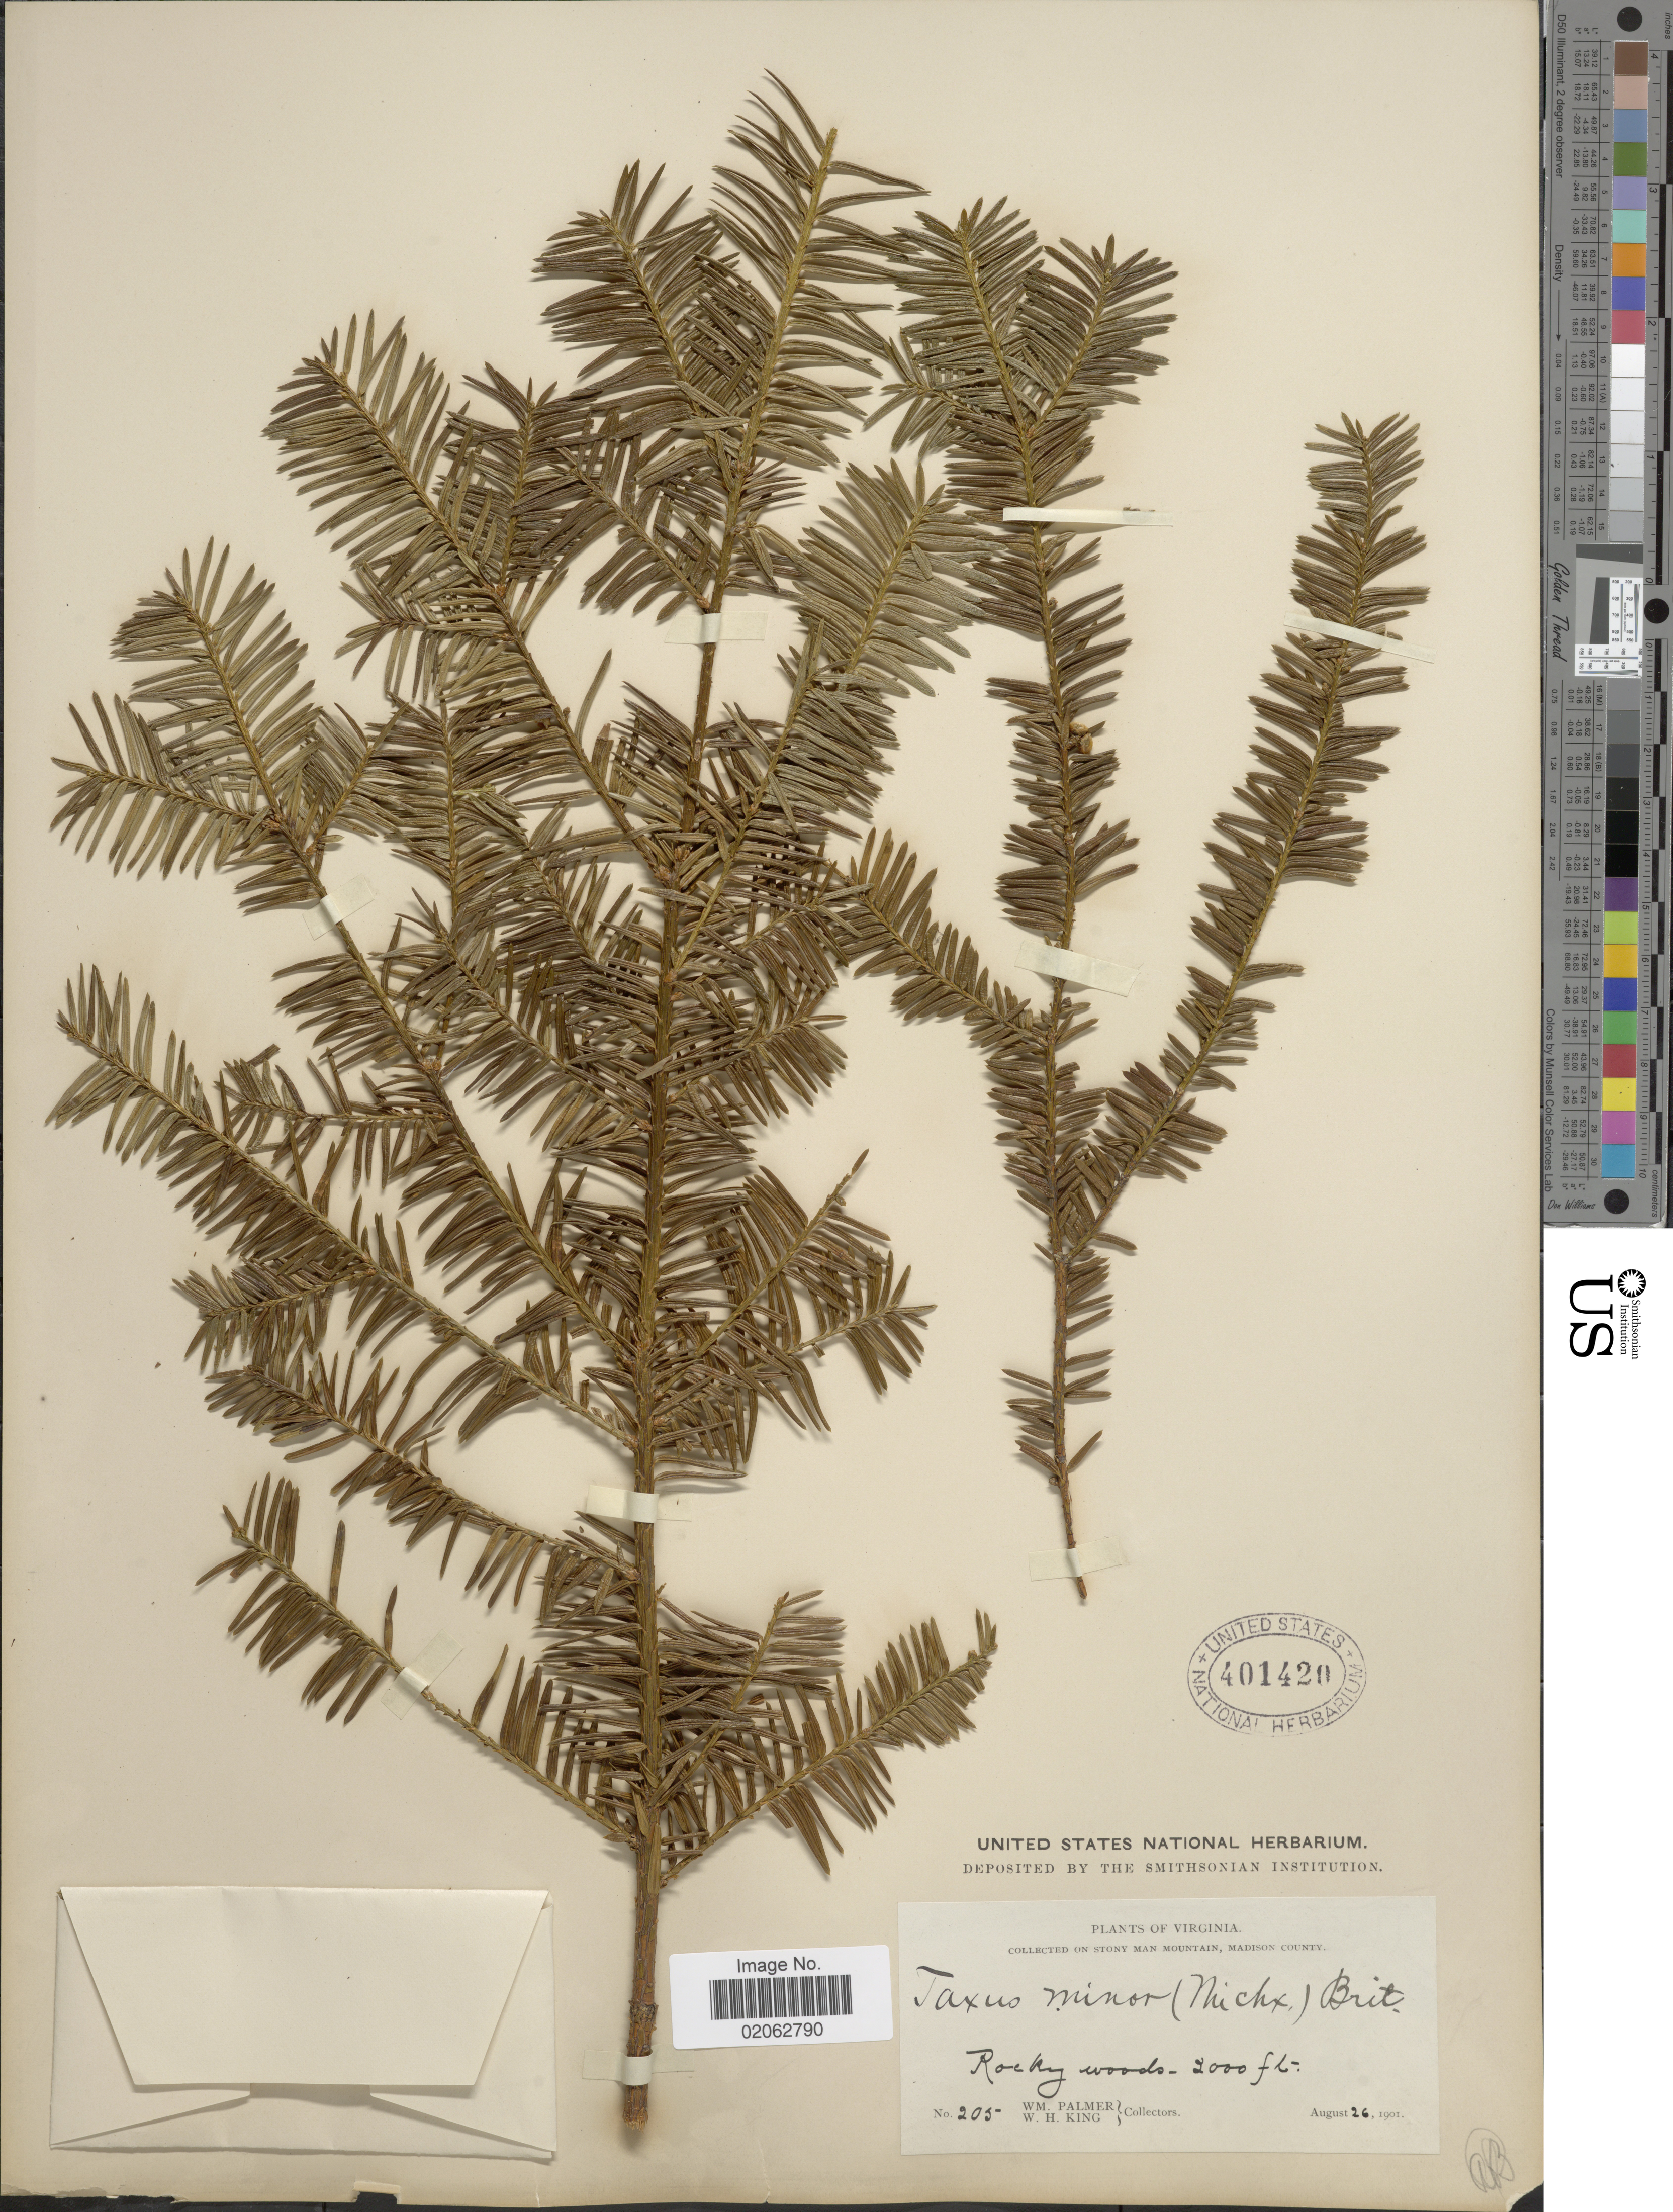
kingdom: Plantae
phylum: Tracheophyta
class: Pinopsida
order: Pinales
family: Taxaceae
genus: Taxus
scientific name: Taxus canadensis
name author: Marshall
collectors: W. Palmer & W. H. King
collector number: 205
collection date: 1901-08-26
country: United States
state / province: Virginia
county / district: Madison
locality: Stony Man Mountains, Madison County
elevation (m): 610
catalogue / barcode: US 401420